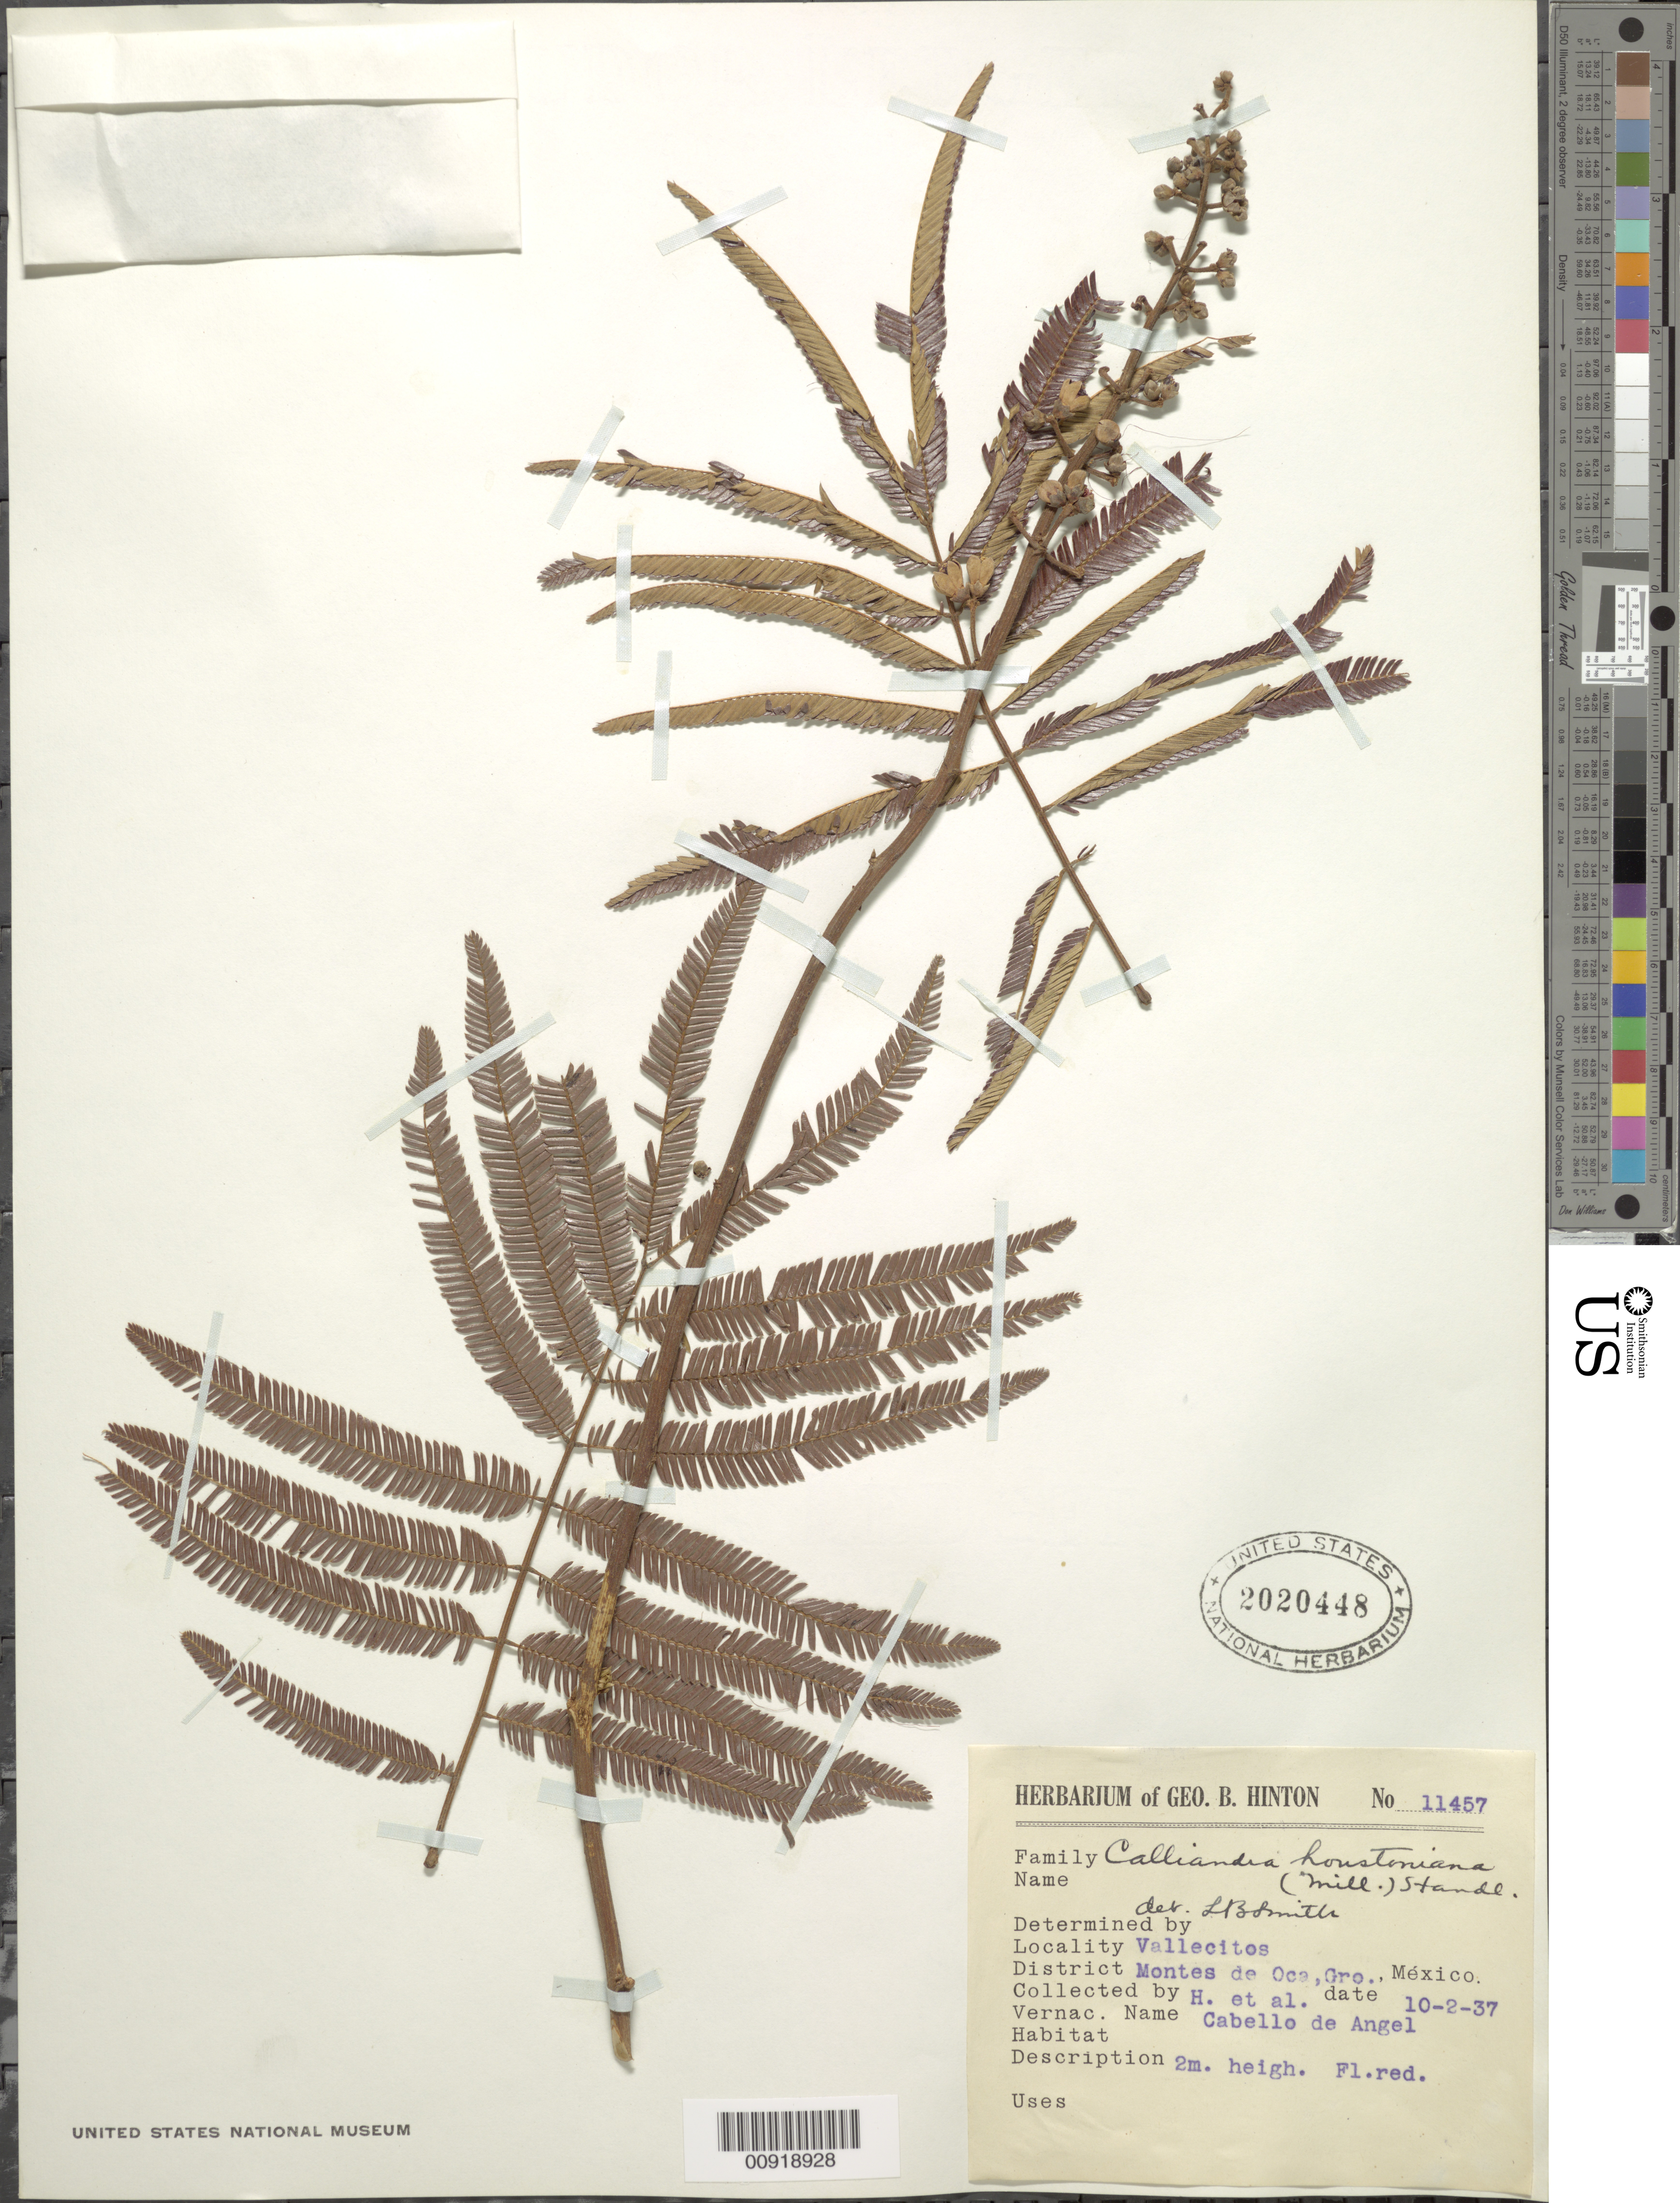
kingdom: Plantae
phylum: Tracheophyta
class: Magnoliopsida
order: Fabales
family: Fabaceae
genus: Calliandra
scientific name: Calliandra houstoniana var. houstoniana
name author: (Mill.) Standl.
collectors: G. B. Hinton & et al.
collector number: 11457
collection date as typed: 02 Oct 1937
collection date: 1937-10-02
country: Mexico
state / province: Guerrero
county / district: Montes de Oca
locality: Vallecitos, District Montes de Oca, Guerrero.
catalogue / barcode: US 2020448